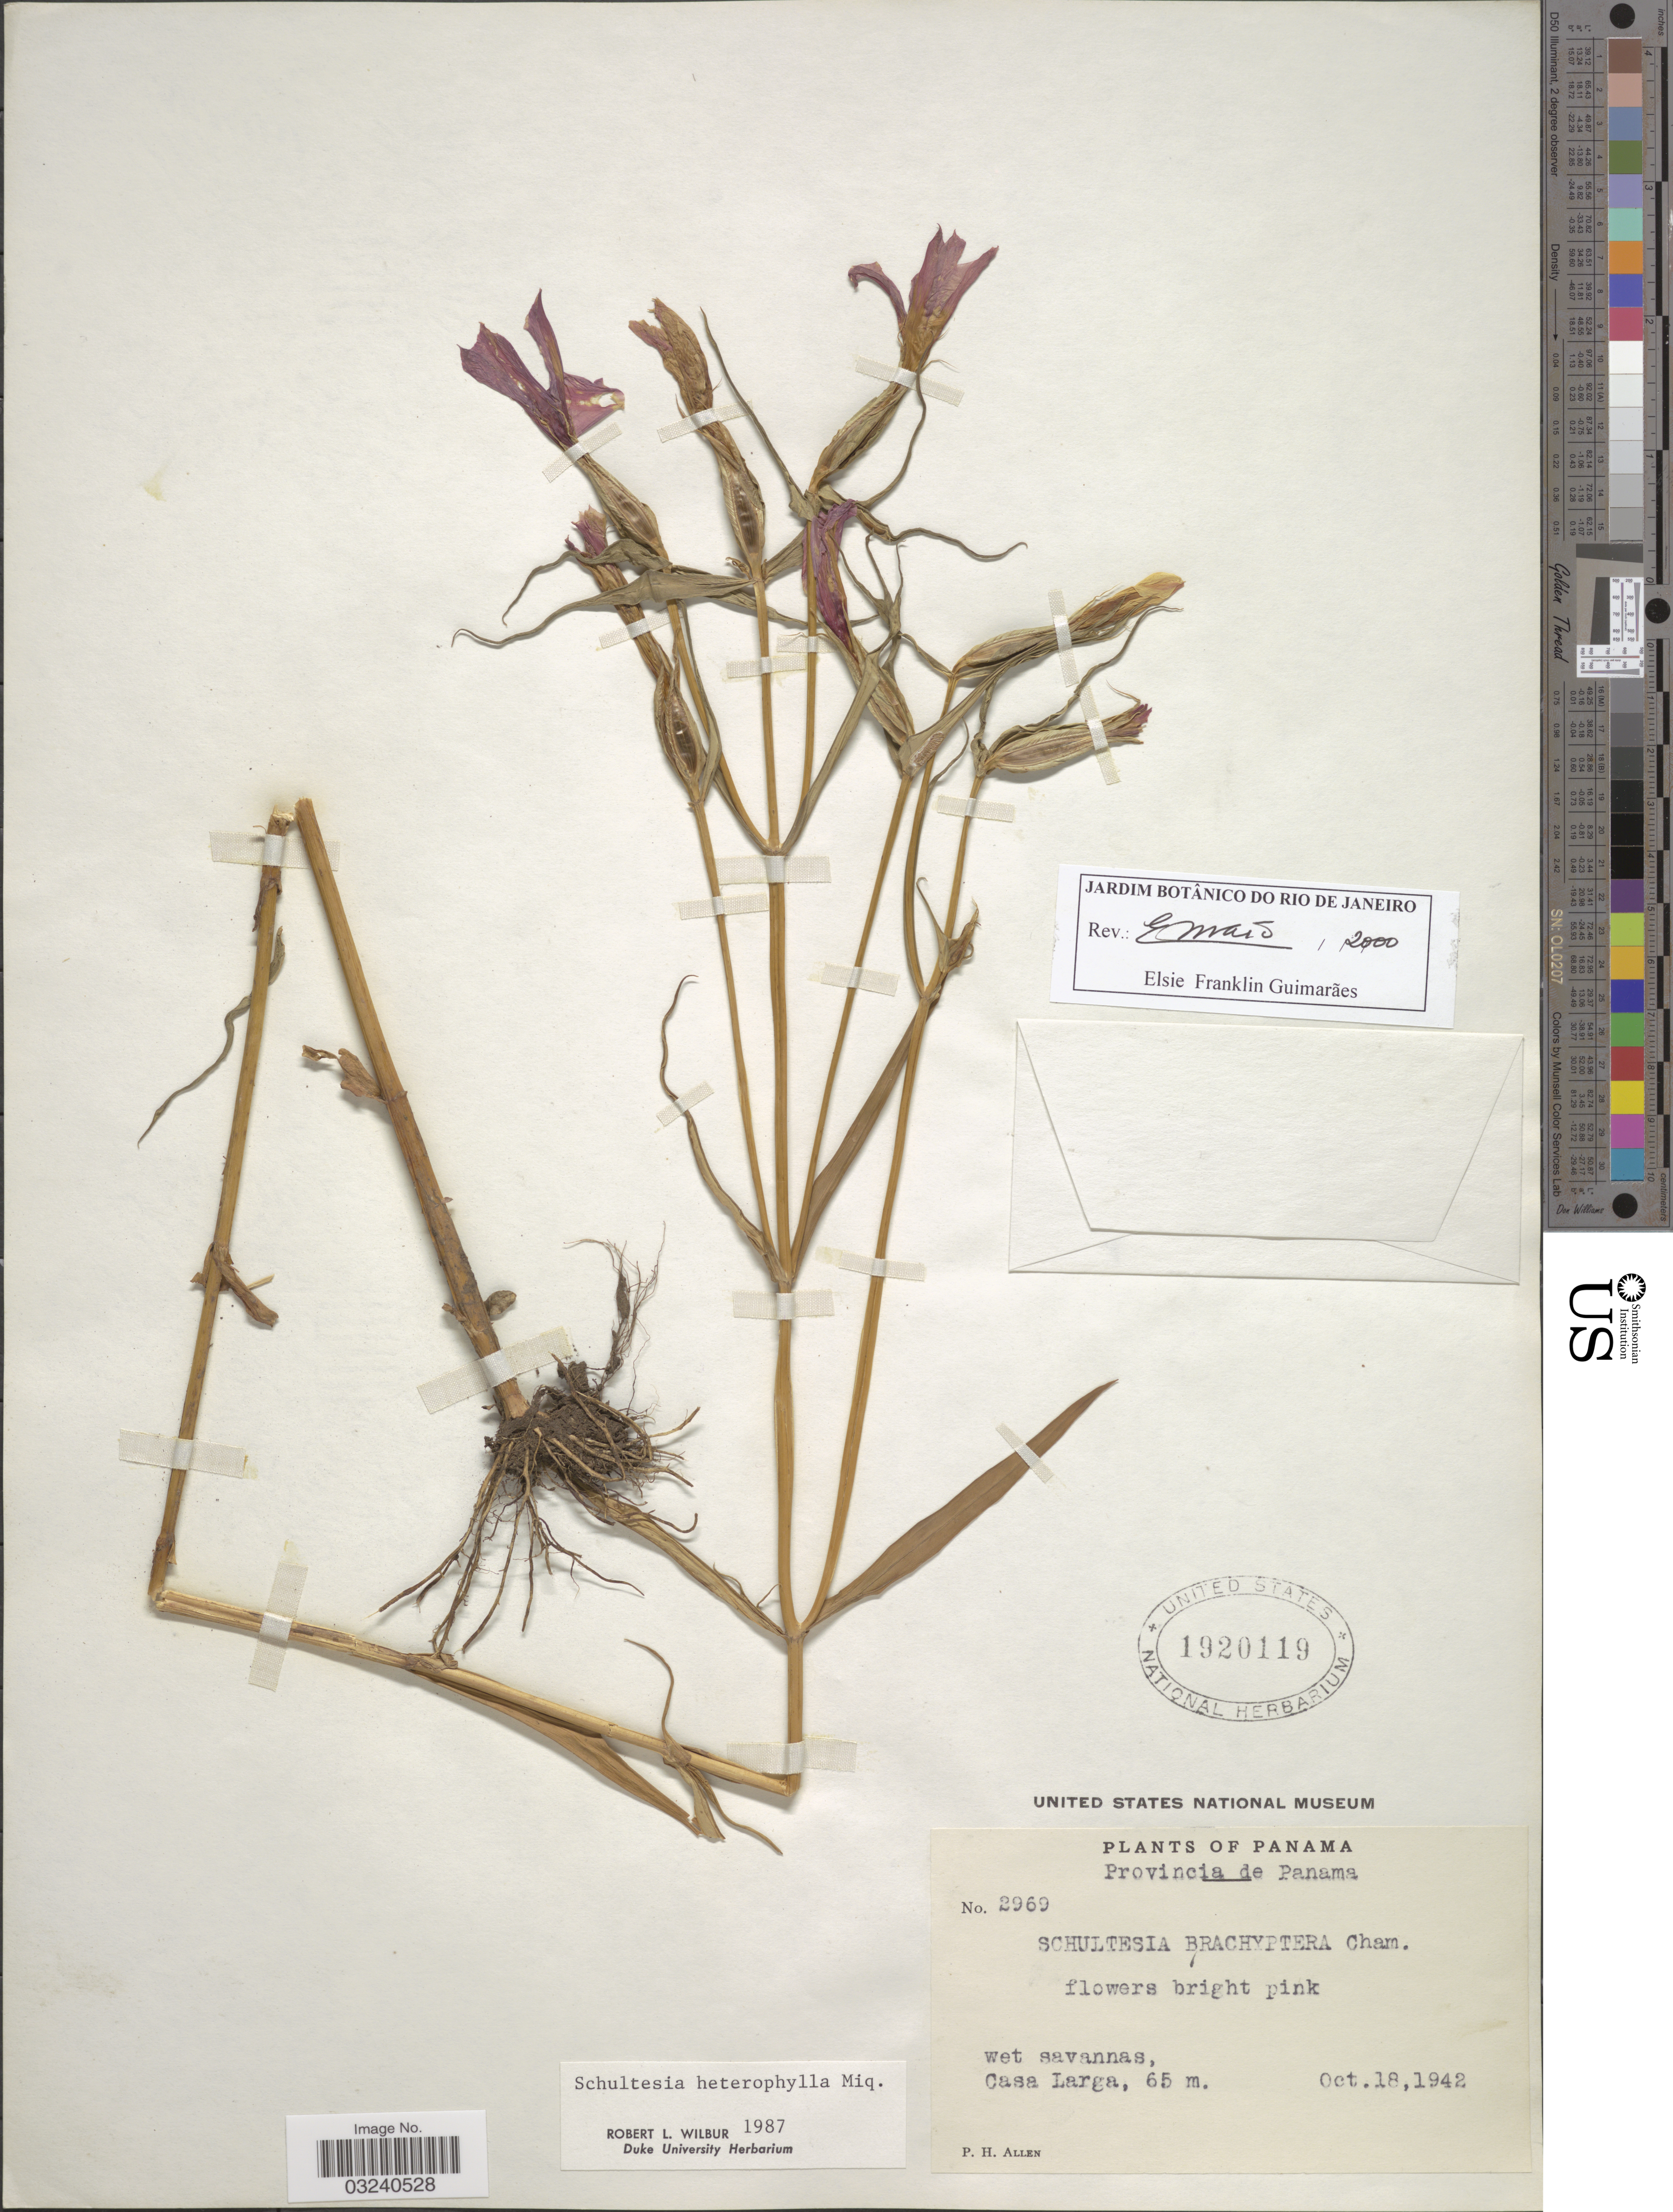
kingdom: Plantae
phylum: Tracheophyta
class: Magnoliopsida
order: Gentianales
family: Gentianaceae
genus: Schultesia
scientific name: Schultesia heterophylla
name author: Miq.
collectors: P. H. Allen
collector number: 2969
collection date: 1942-10-18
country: Panama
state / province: Panamá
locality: Wet savannas, Casa Larga.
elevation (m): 65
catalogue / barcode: US 1920119